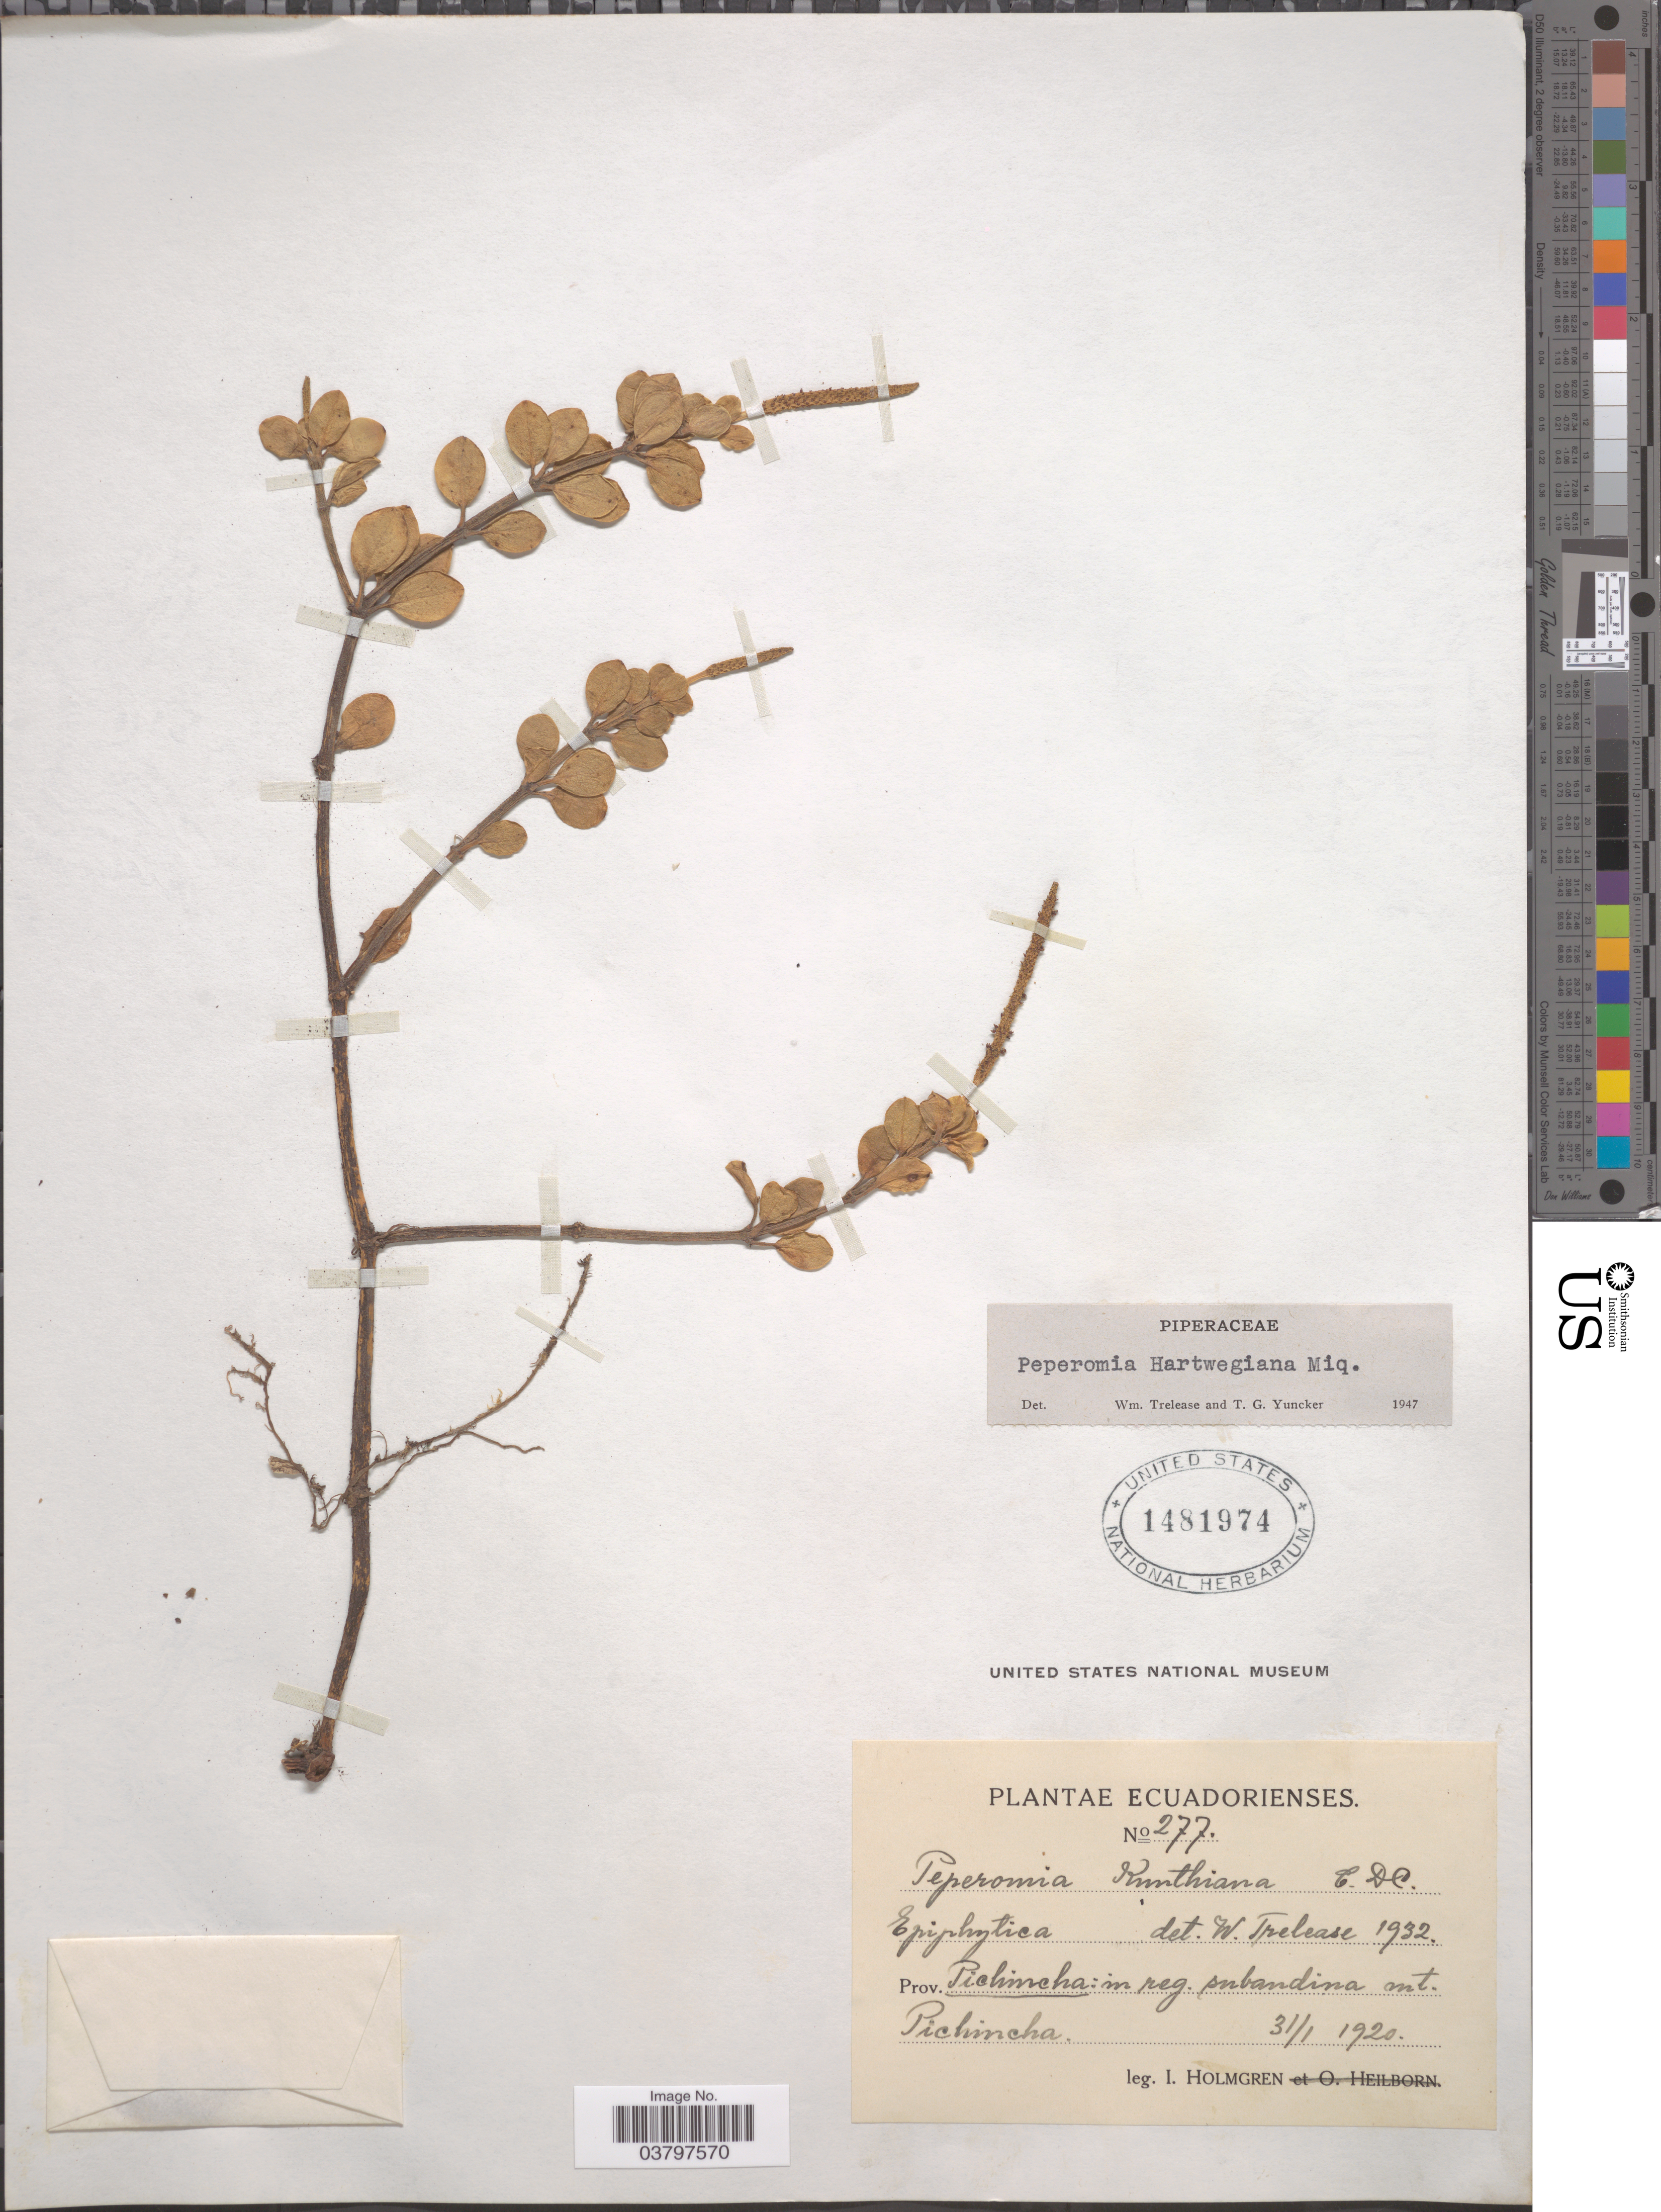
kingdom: Plantae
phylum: Tracheophyta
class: Magnoliopsida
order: Piperales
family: Piperaceae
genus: Peperomia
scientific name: Peperomia hartwegiana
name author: Miq.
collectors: I. Holmgren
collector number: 277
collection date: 1920-01-31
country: Ecuador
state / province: Pichincha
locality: In reg. subandina mt. Pichincha.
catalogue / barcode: US 1481974